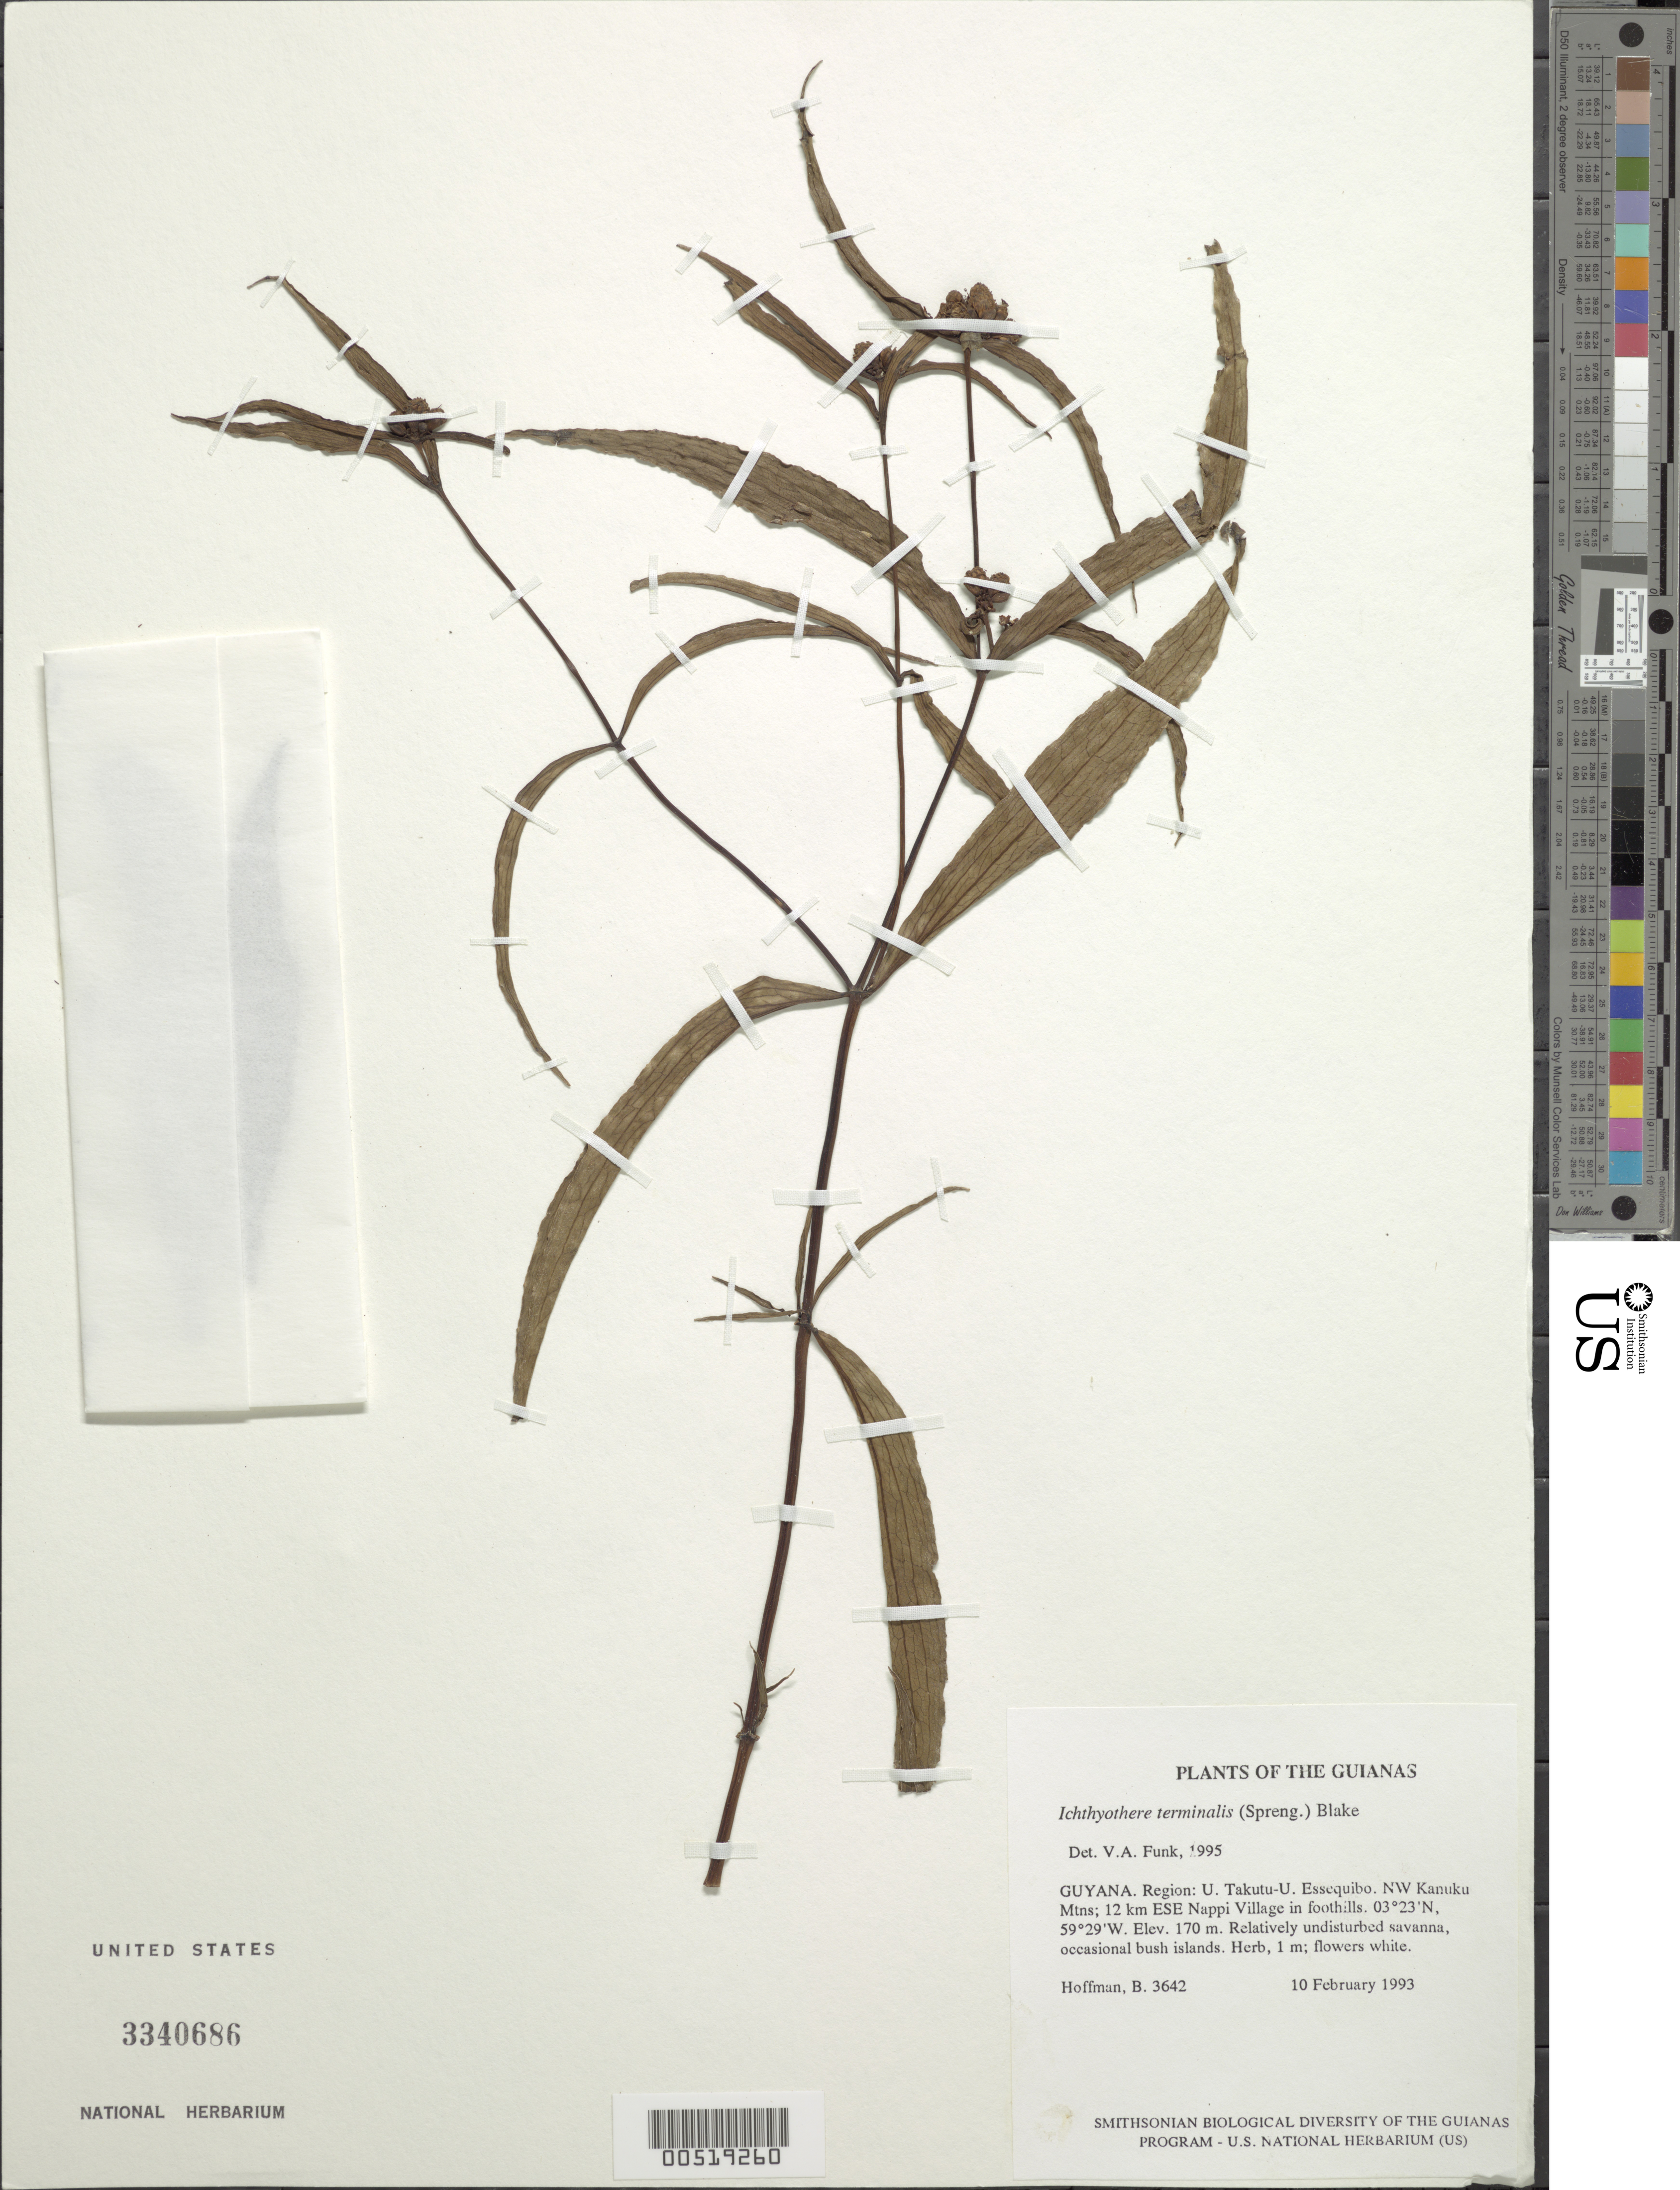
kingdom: Plantae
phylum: Tracheophyta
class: Magnoliopsida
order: Asterales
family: Asteraceae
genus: Ichthyothere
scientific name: Ichthyothere terminalis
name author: (Spreng.) S.F. Blake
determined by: Funk, Vicki A., (BOT), Smithsonian Institution - National Museum of Natural History (UNITED STATES)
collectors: B. Hoffman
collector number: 3642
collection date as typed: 10 February 1993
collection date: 1993-02-10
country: Guyana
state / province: U. Takutu-U. Essequibo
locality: NW Kanuku Mountains; 12 km ESE of Nappi Village in foothills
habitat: Relatively undisturbed savanna, occasional bush islands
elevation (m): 170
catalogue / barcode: US 3340686